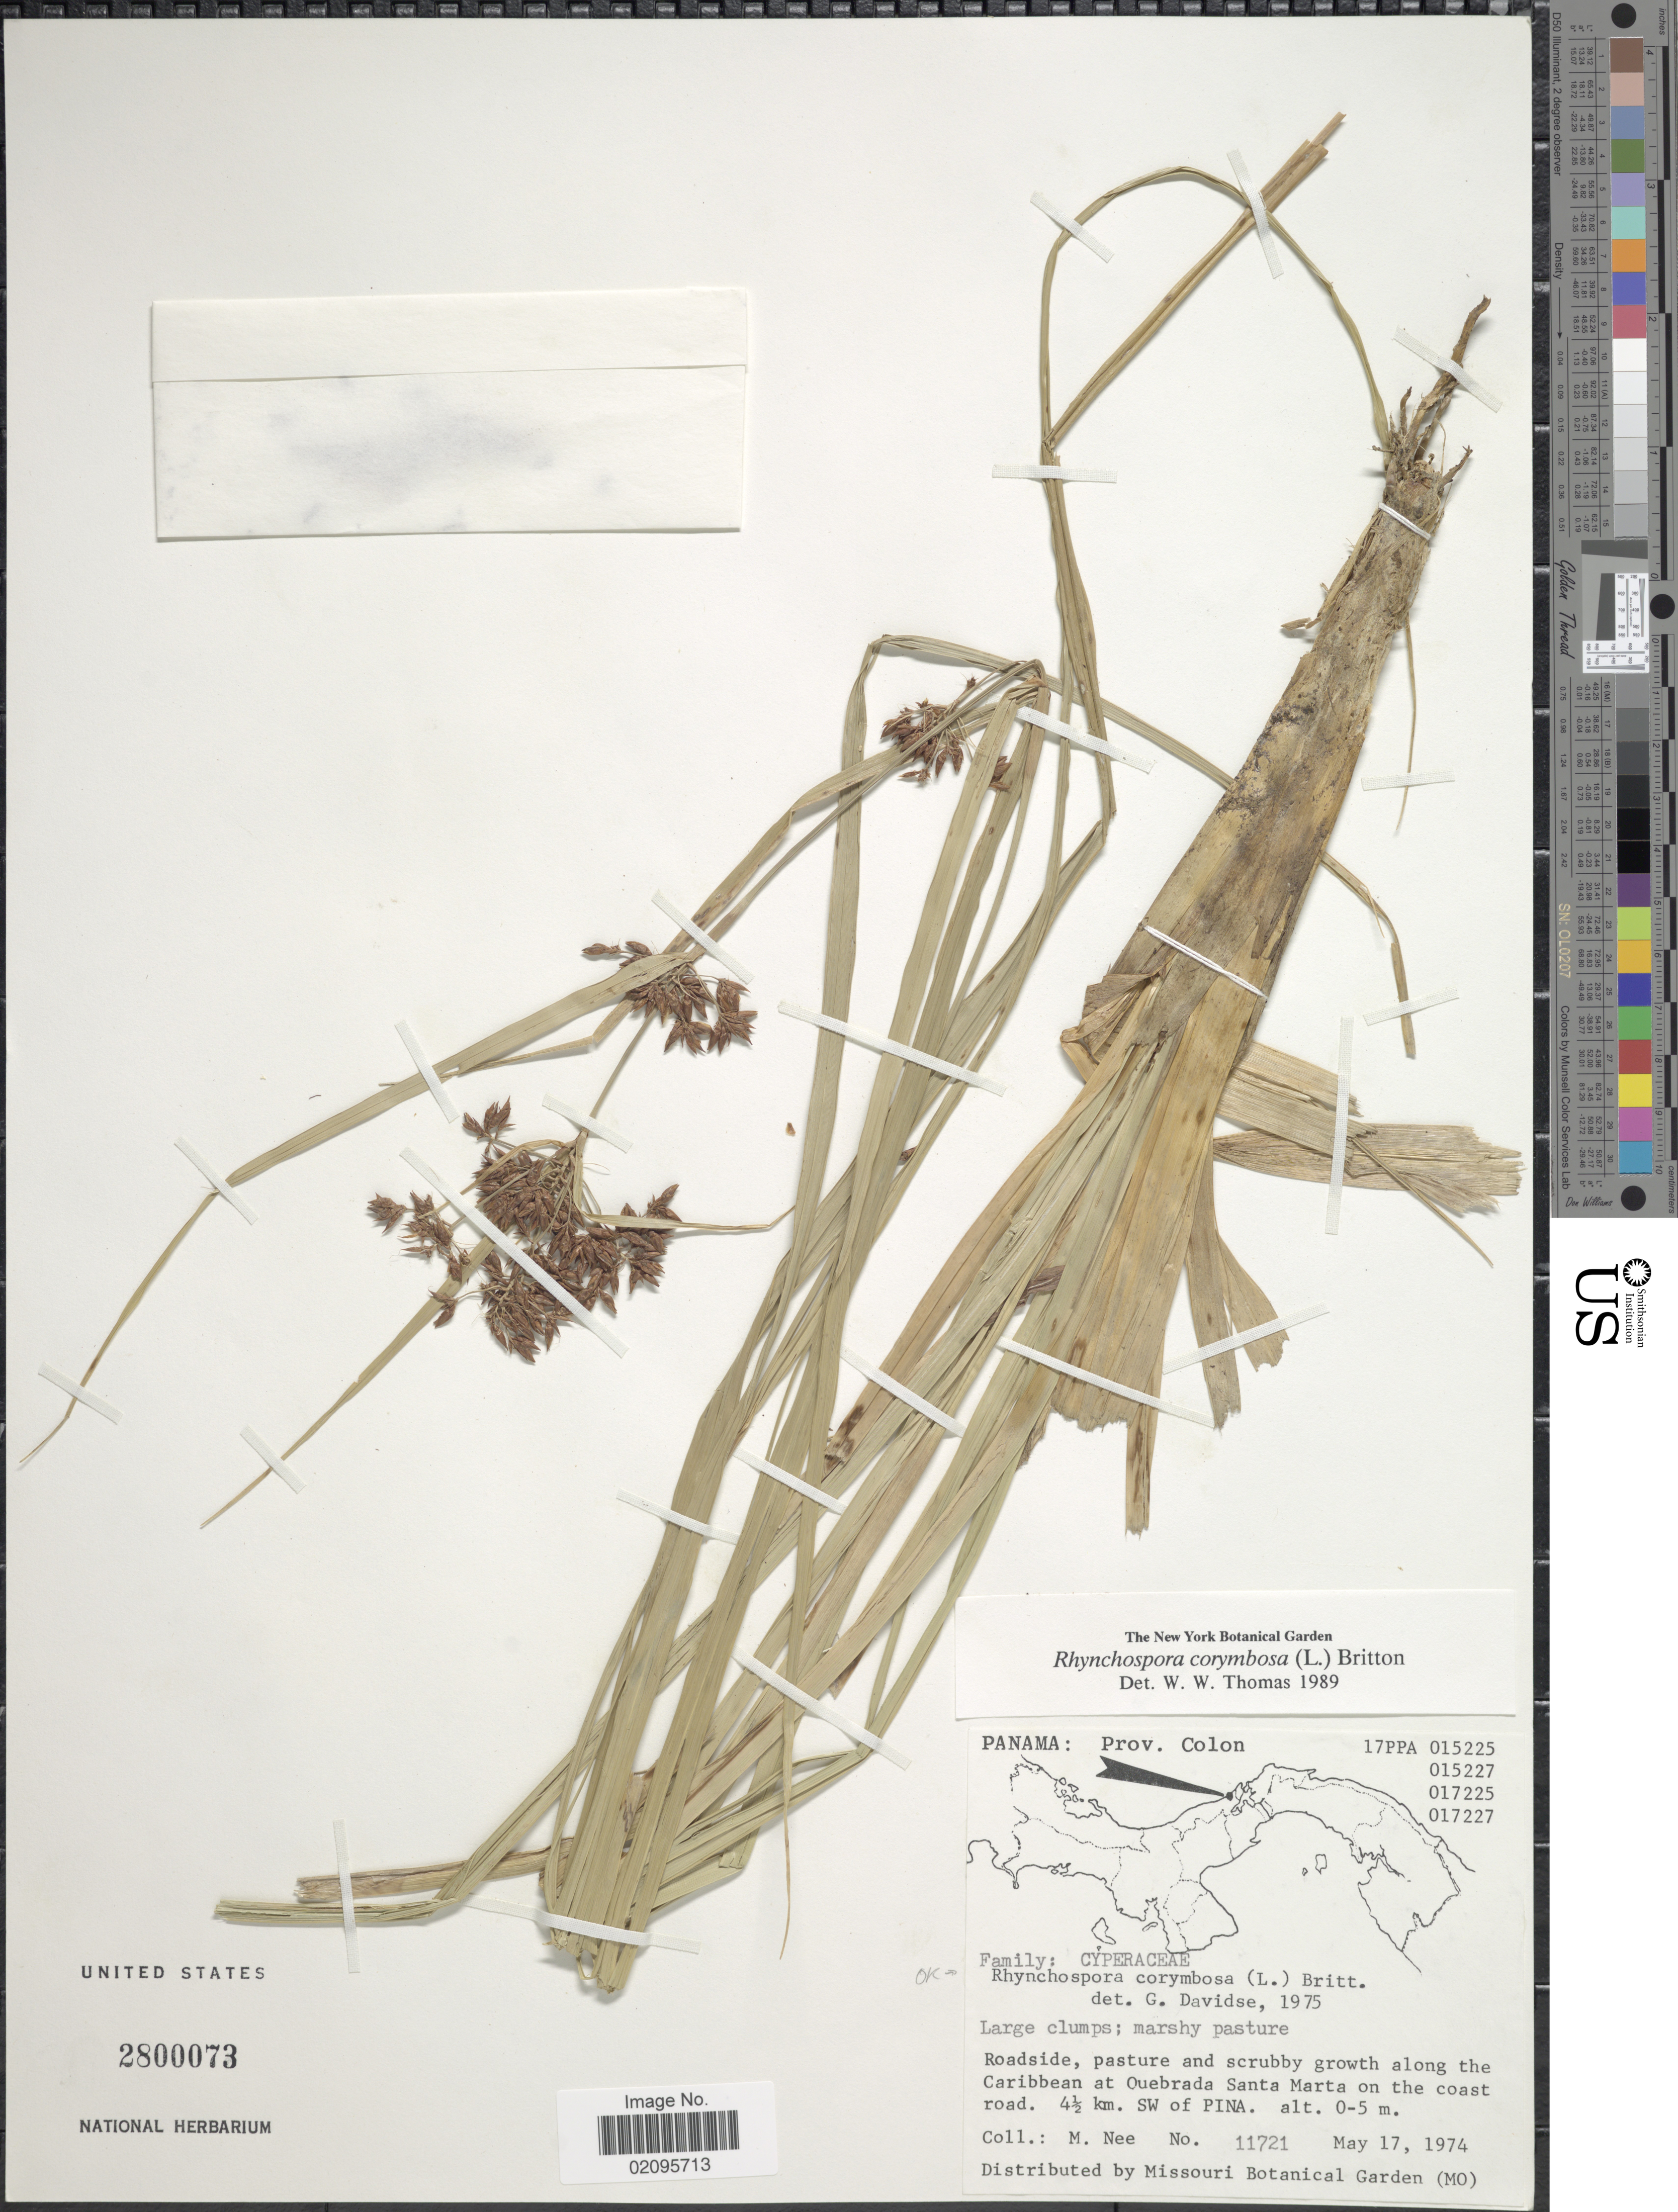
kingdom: Plantae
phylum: Tracheophyta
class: Liliopsida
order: Poales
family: Cyperaceae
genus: Rhynchospora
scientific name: Rhynchospora corymbosa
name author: (L.) Britton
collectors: M. Nee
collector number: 11721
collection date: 1974-05-17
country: Panama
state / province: Colón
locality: Roadside, pasture and scrubby growth along the Caribbean at Quebrada Santa Marta on the coast road, 4 1/2 km. SW of PINA.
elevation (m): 0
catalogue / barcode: US 2800073